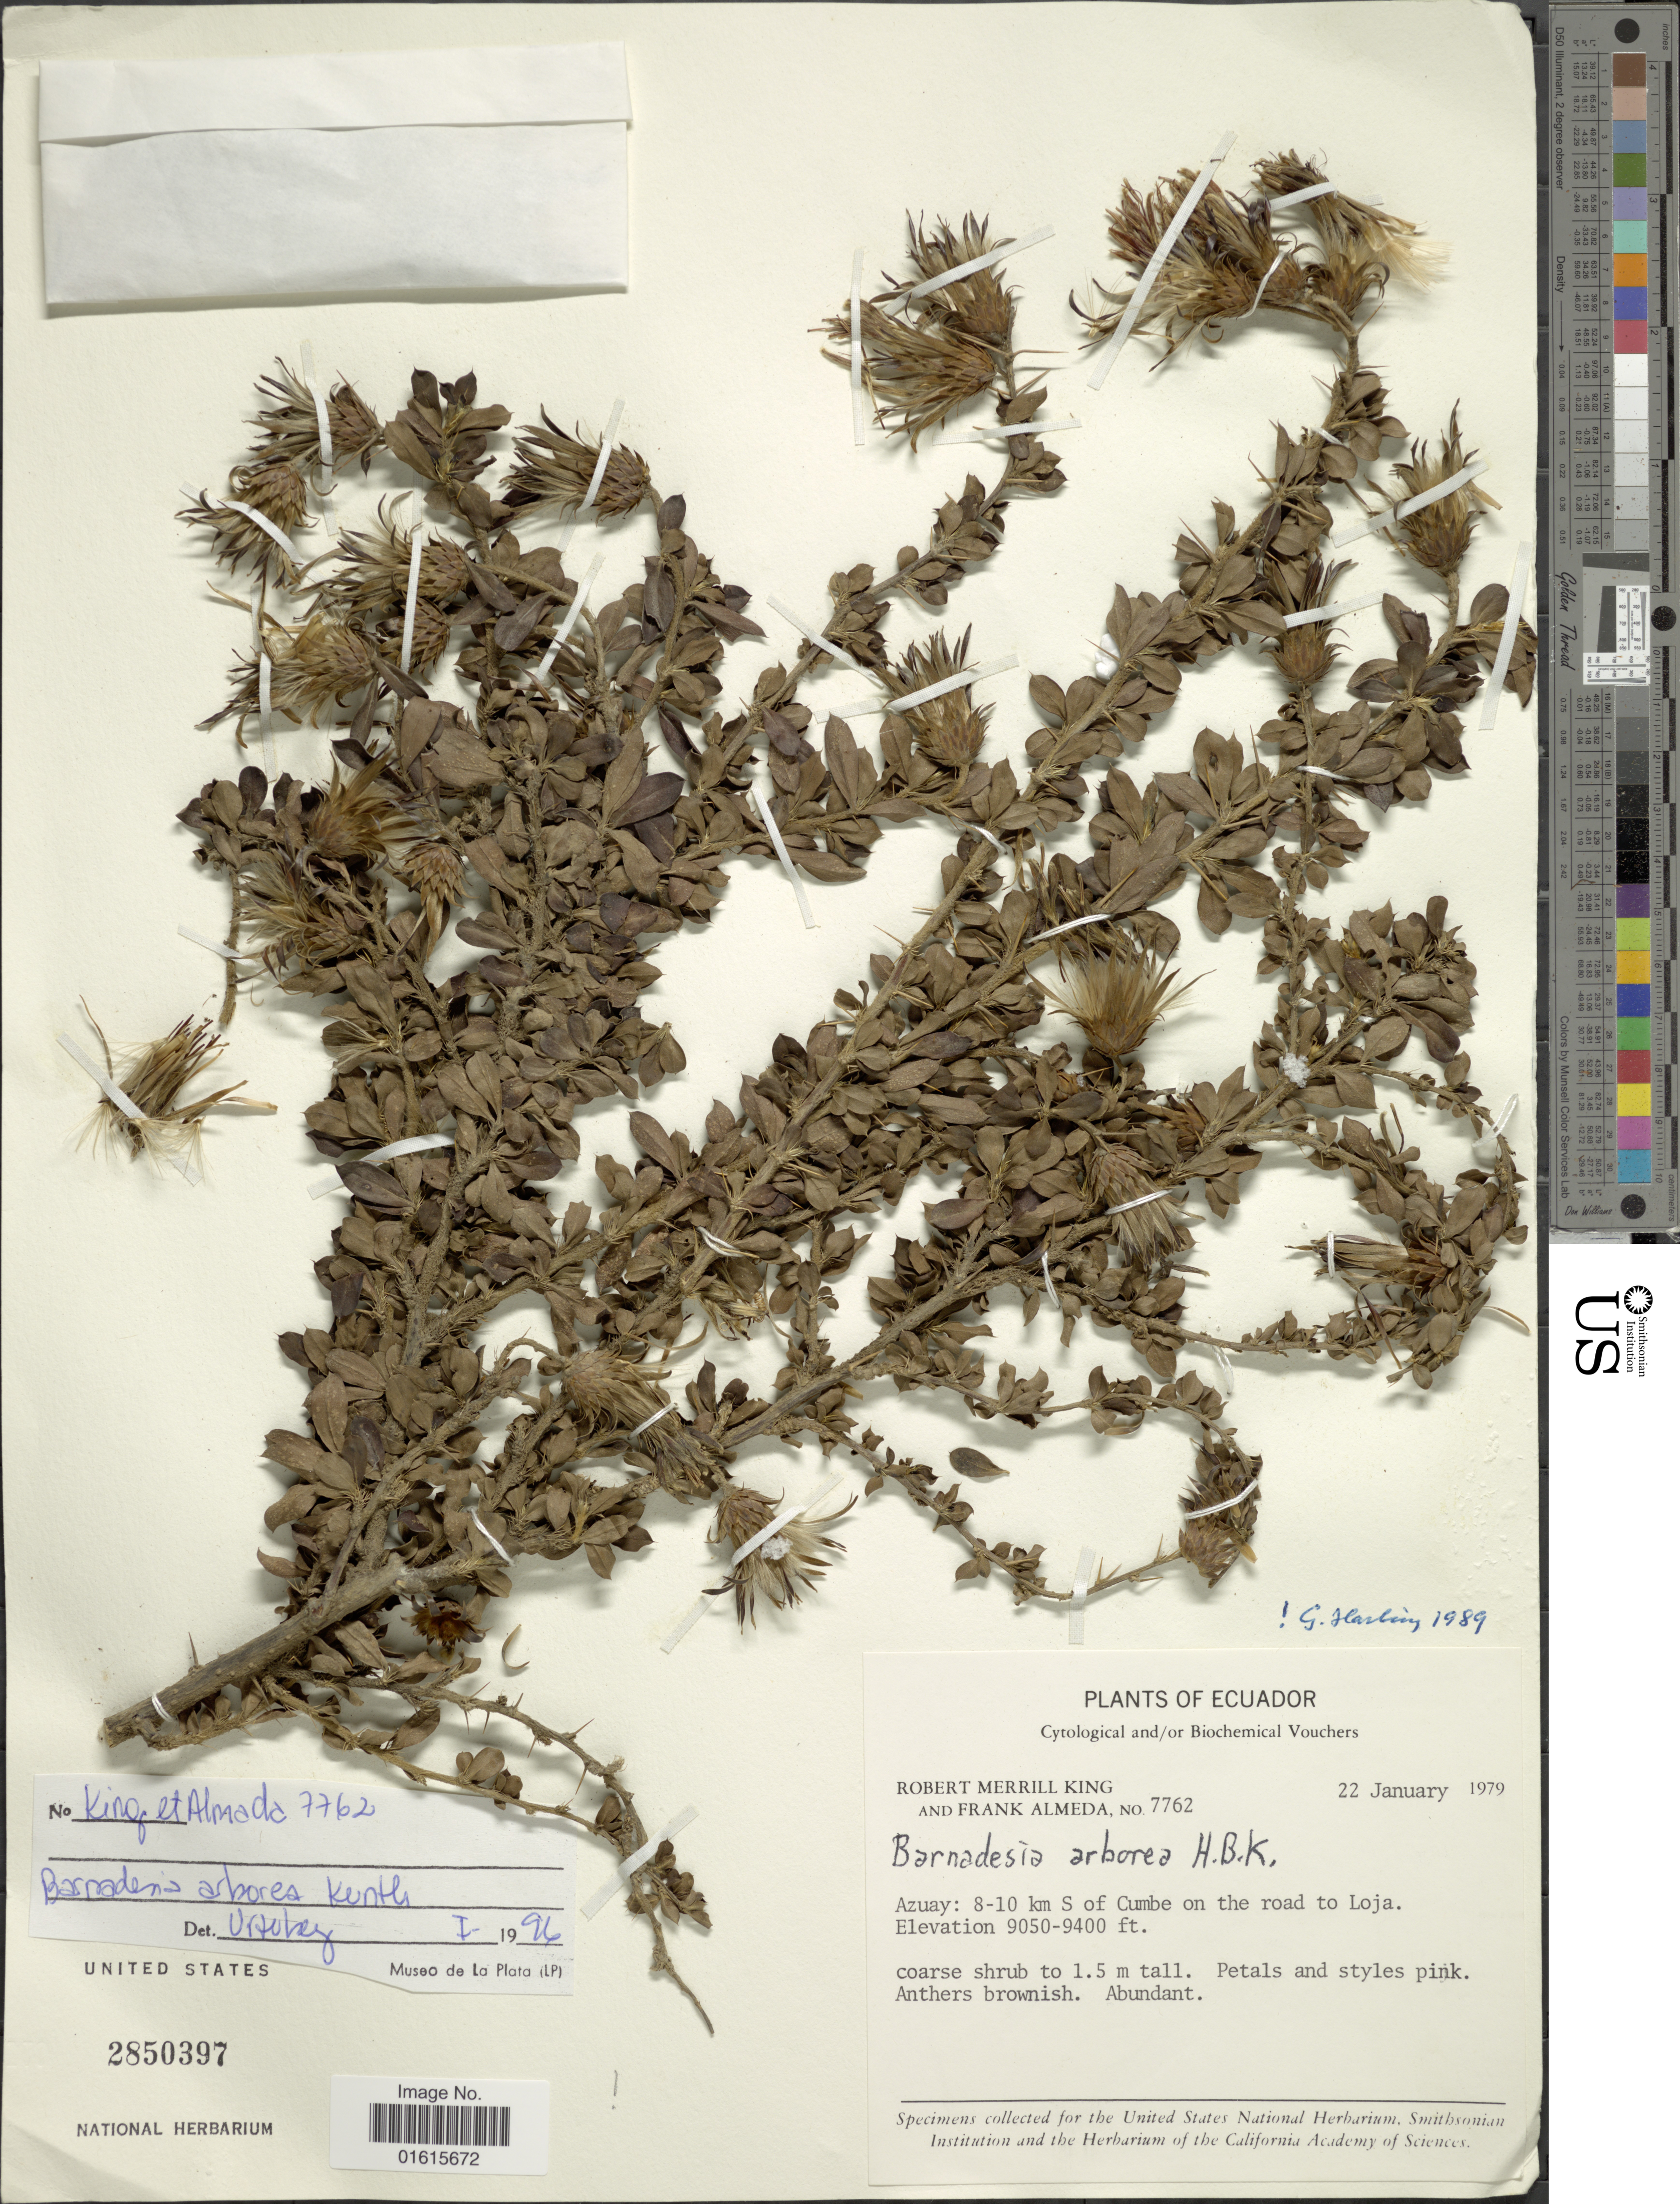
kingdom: Plantae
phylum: Tracheophyta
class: Magnoliopsida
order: Asterales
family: Asteraceae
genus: Barnadesia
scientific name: Barnadesia arborea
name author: Kunth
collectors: R. M. King & F. Almeda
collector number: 7762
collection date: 1979-01-22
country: Ecuador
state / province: Azuay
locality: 8-10 km S of Cumbe on the road to Loja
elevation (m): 2758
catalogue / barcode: US 2850397